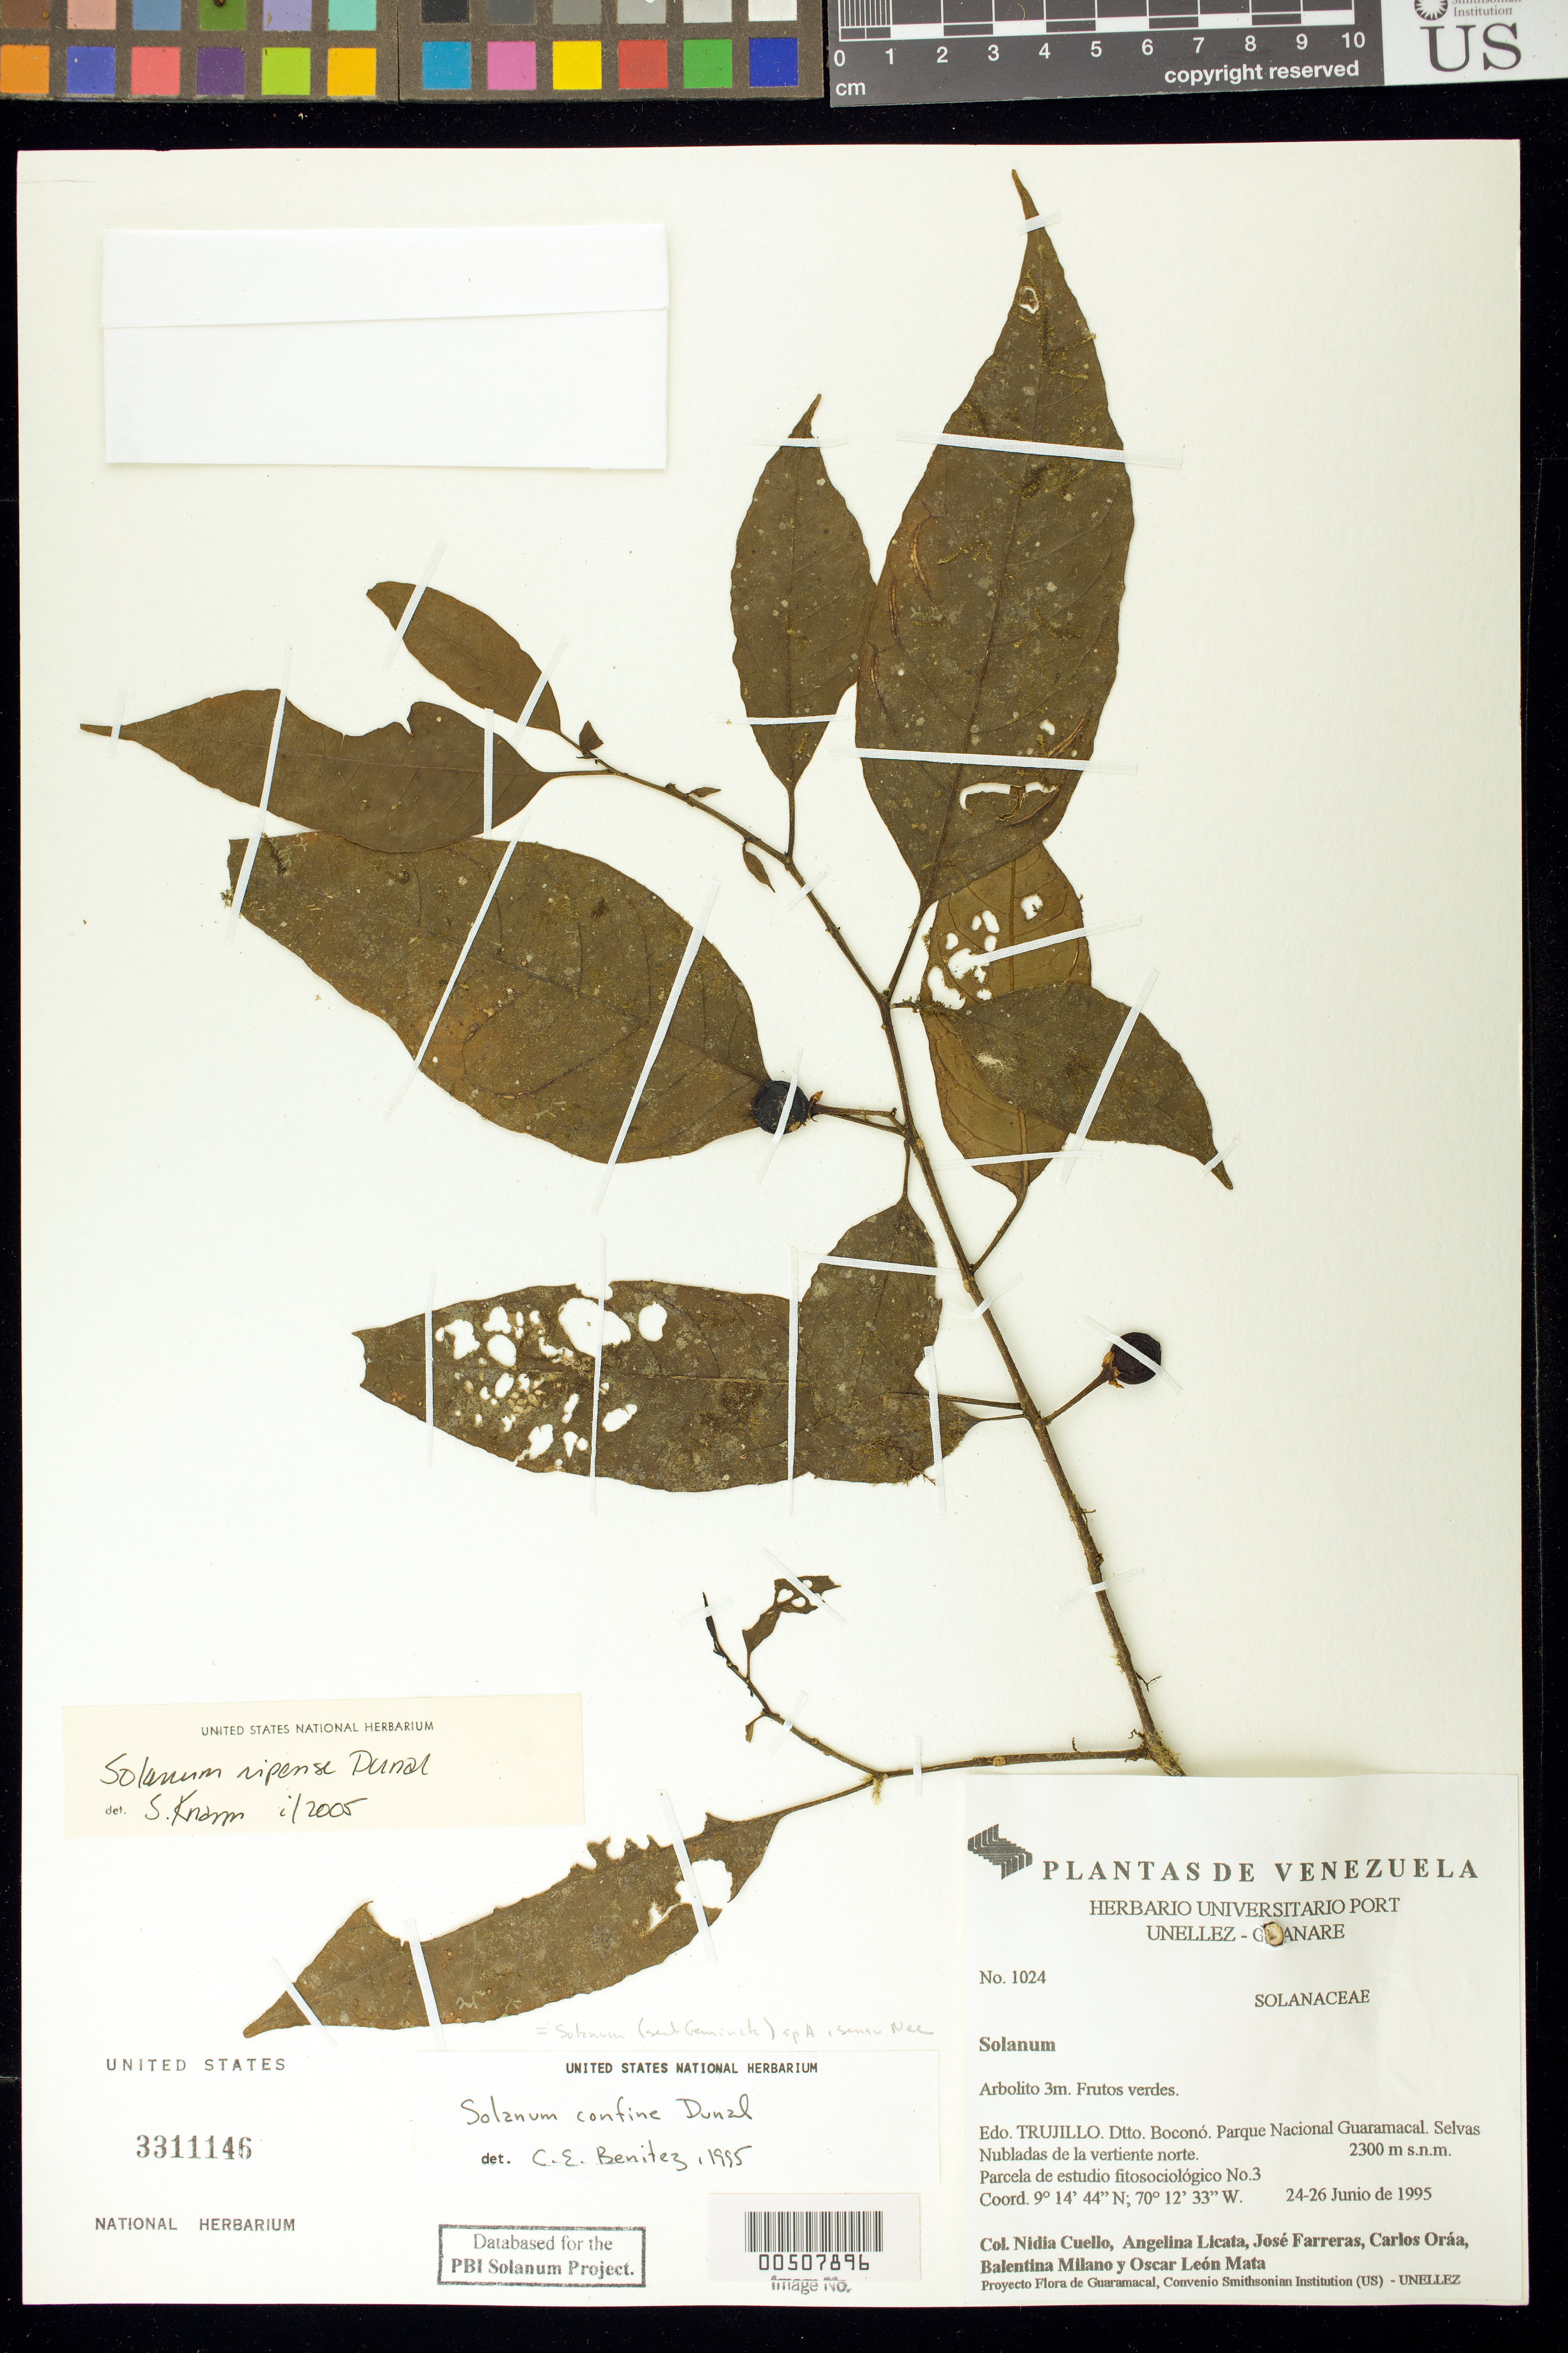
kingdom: Plantae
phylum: Tracheophyta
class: Magnoliopsida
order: Solanales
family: Solanaceae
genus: Solanum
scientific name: Solanum ripense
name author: Dunal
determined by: Knapp, M. S.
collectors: N. L. Cuello, A. Licata, J. Farreras, C. Oráa, B. Milano & O. Mata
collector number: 1024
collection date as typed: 24 Jun 1995 to 26 Jun 1995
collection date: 1995-06-24/1995-06-26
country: Venezuela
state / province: Trujillo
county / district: Boconó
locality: Parque Nacional Guaramacal, vertiente N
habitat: Selvas Nubladas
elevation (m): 2300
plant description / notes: PORT, US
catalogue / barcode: US 3311146